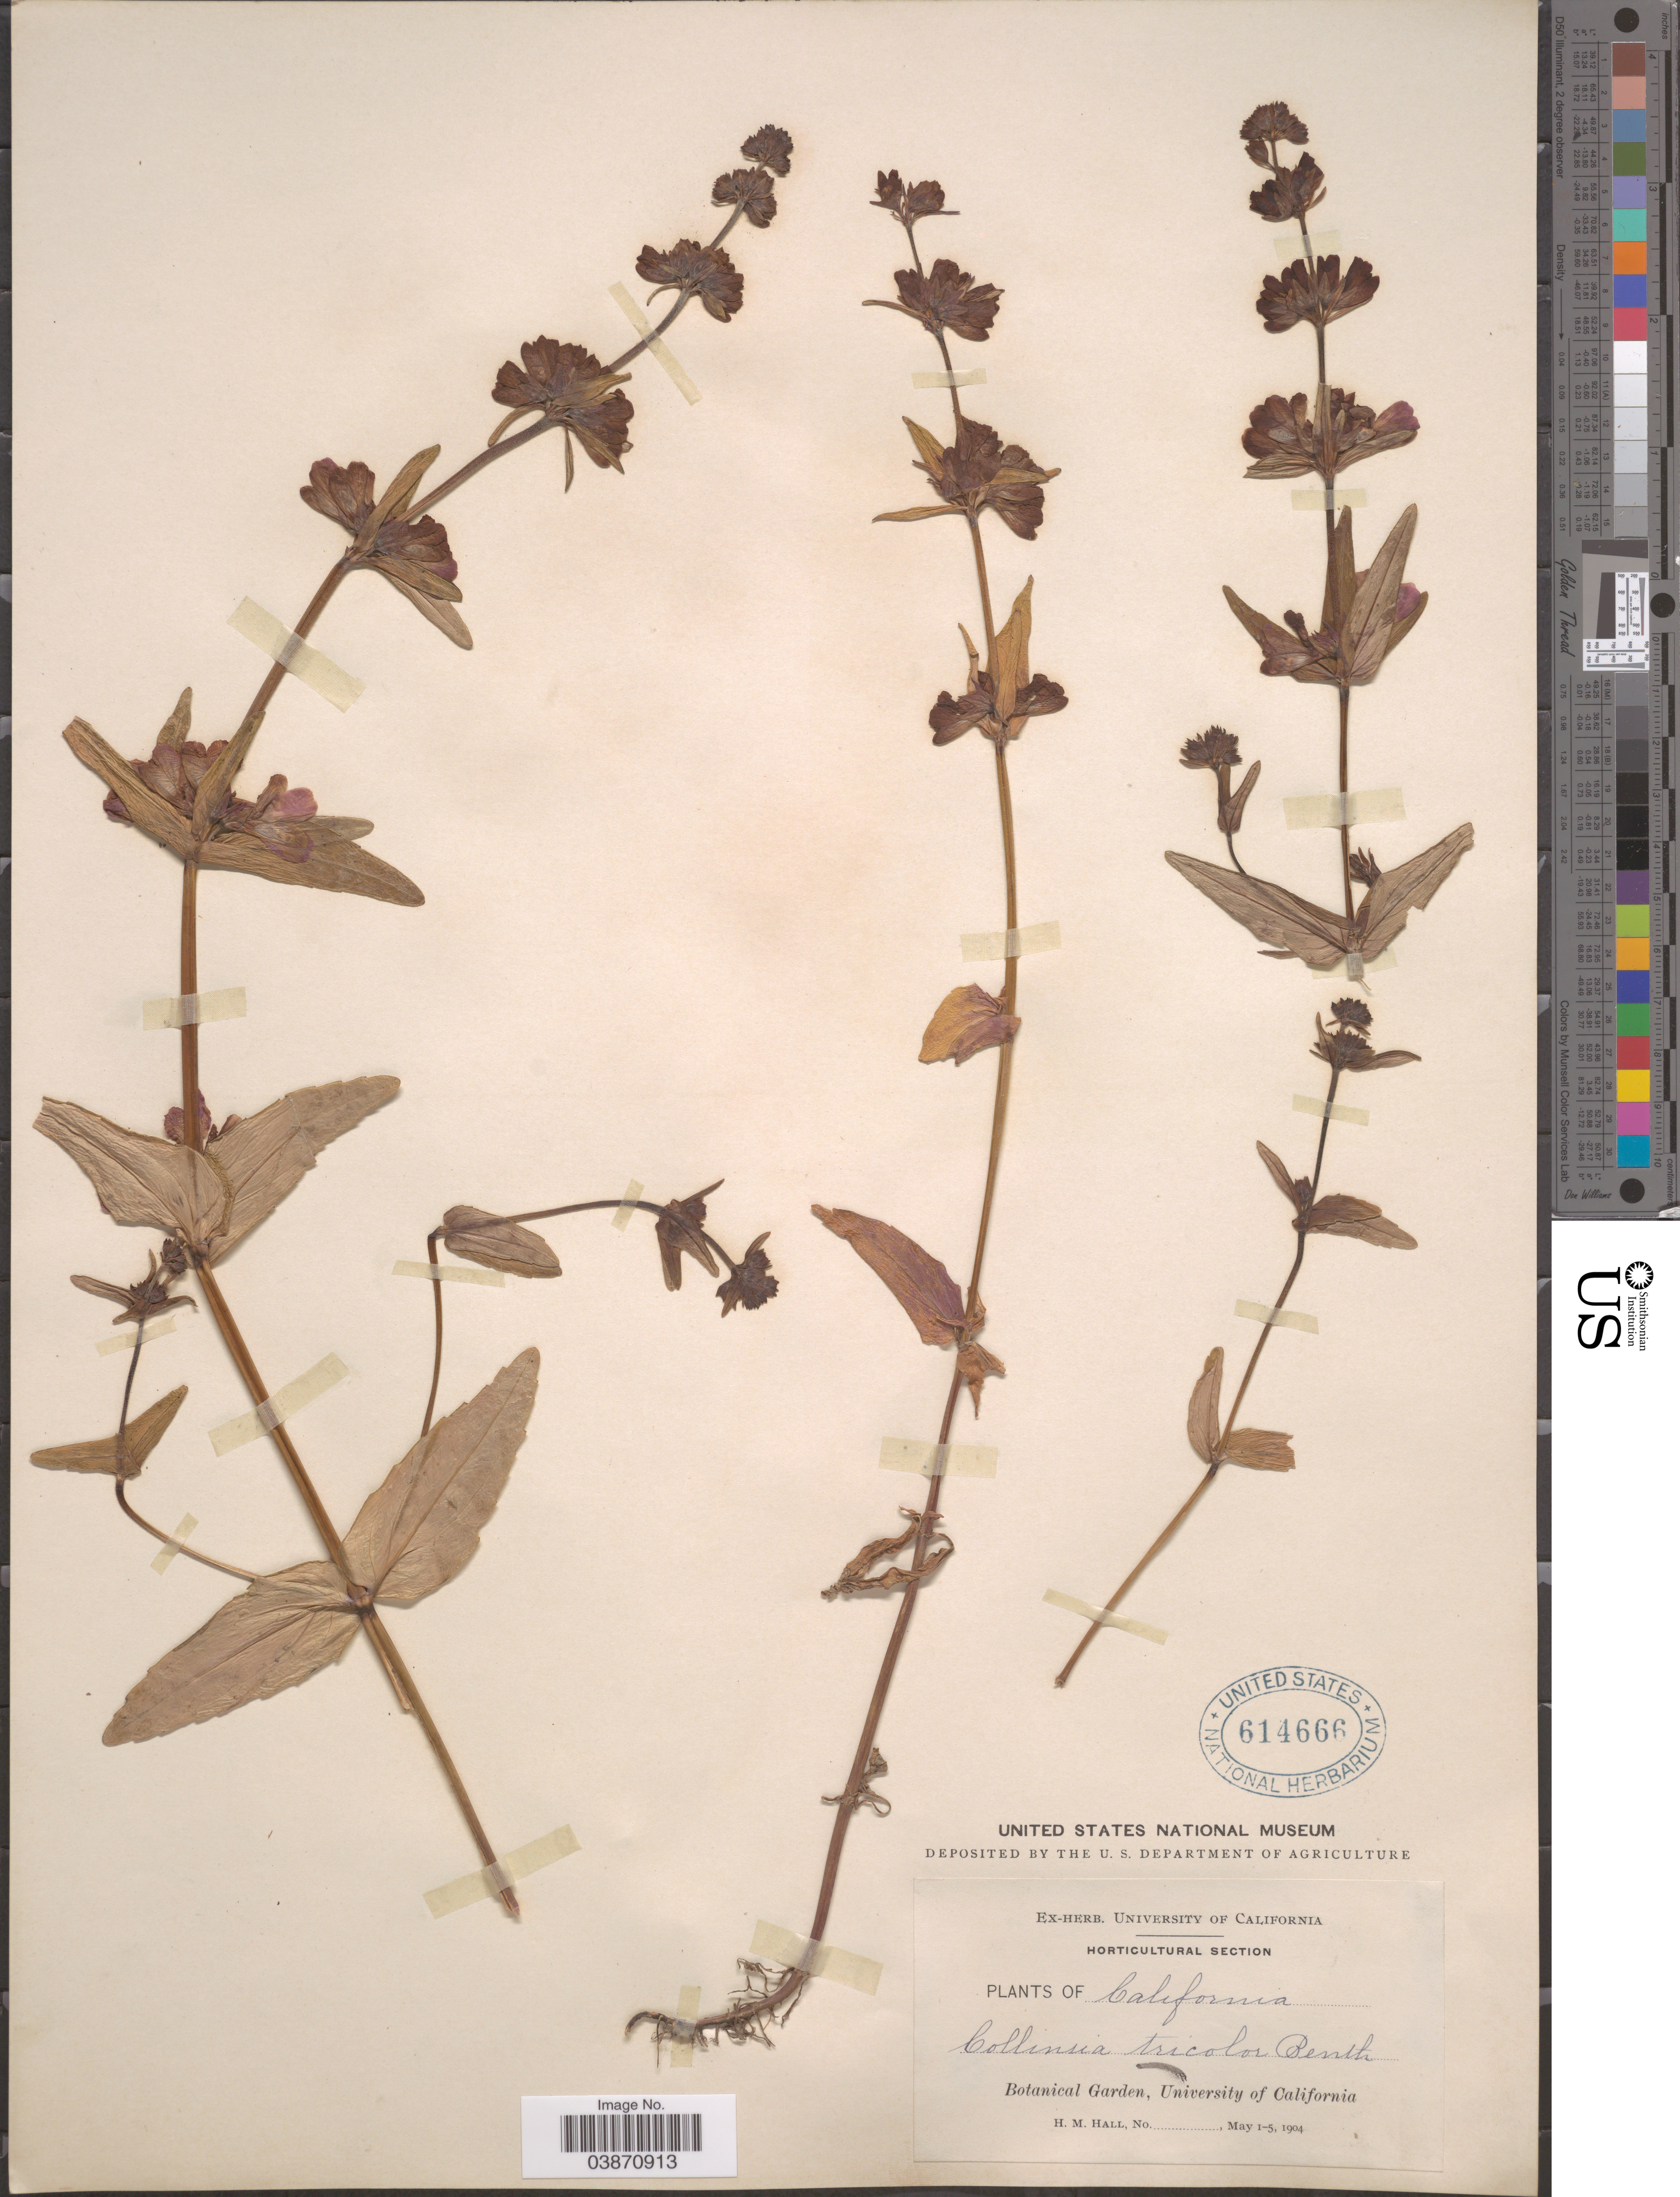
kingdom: Plantae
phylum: Tracheophyta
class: Magnoliopsida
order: Lamiales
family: Plantaginaceae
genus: Collinsia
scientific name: Collinsia bicolor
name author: Raf.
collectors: H. M. Hall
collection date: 1904-05-01/1904-05-05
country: United States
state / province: California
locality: Horticultural Section. Botanical Garden, University of California.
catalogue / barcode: US 614666